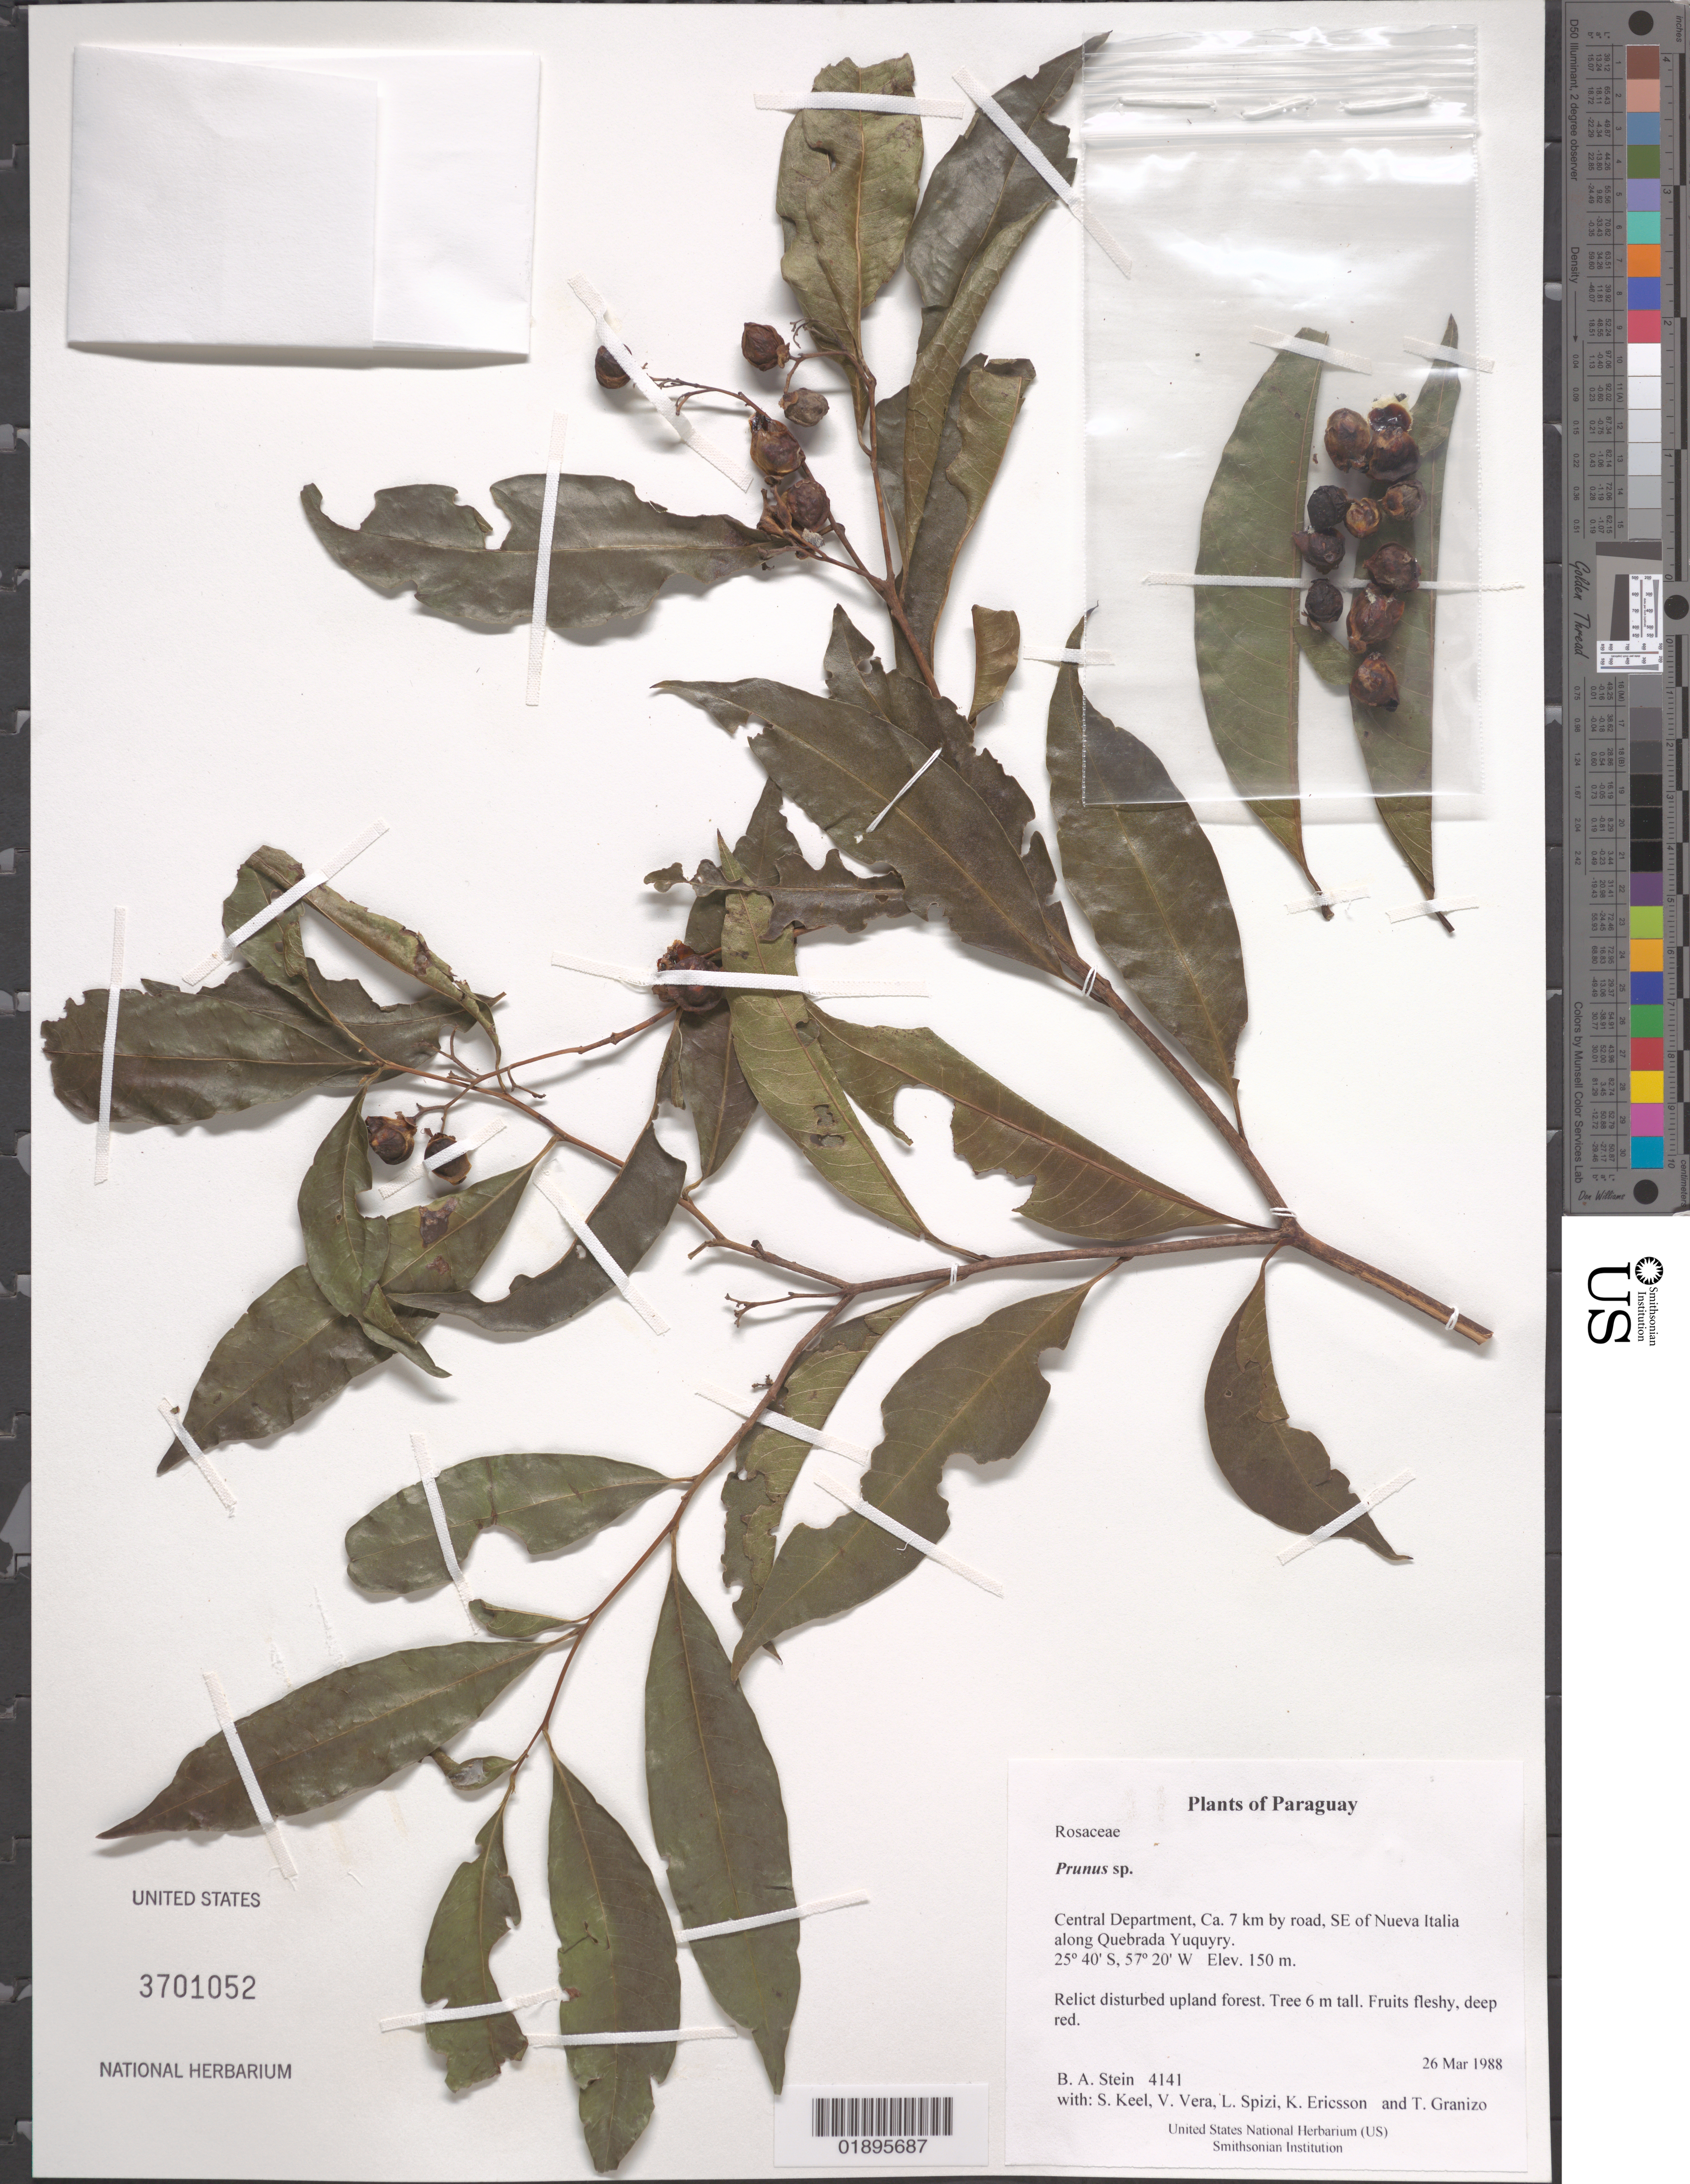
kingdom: Plantae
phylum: Tracheophyta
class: Magnoliopsida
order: Rosales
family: Rosaceae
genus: Prunus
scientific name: Prunus sp.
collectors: B. A. Stein, S. Keel, V. Vera, L. Spizi, K. Ericsson & T. Granizo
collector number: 4141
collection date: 1988-03-26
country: Paraguay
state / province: Central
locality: Ca. 7 km by road, SE of Nueva Italia along Quebrada Yuguyry.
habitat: Relict disturbed upland forest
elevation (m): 150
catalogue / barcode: US 3701052